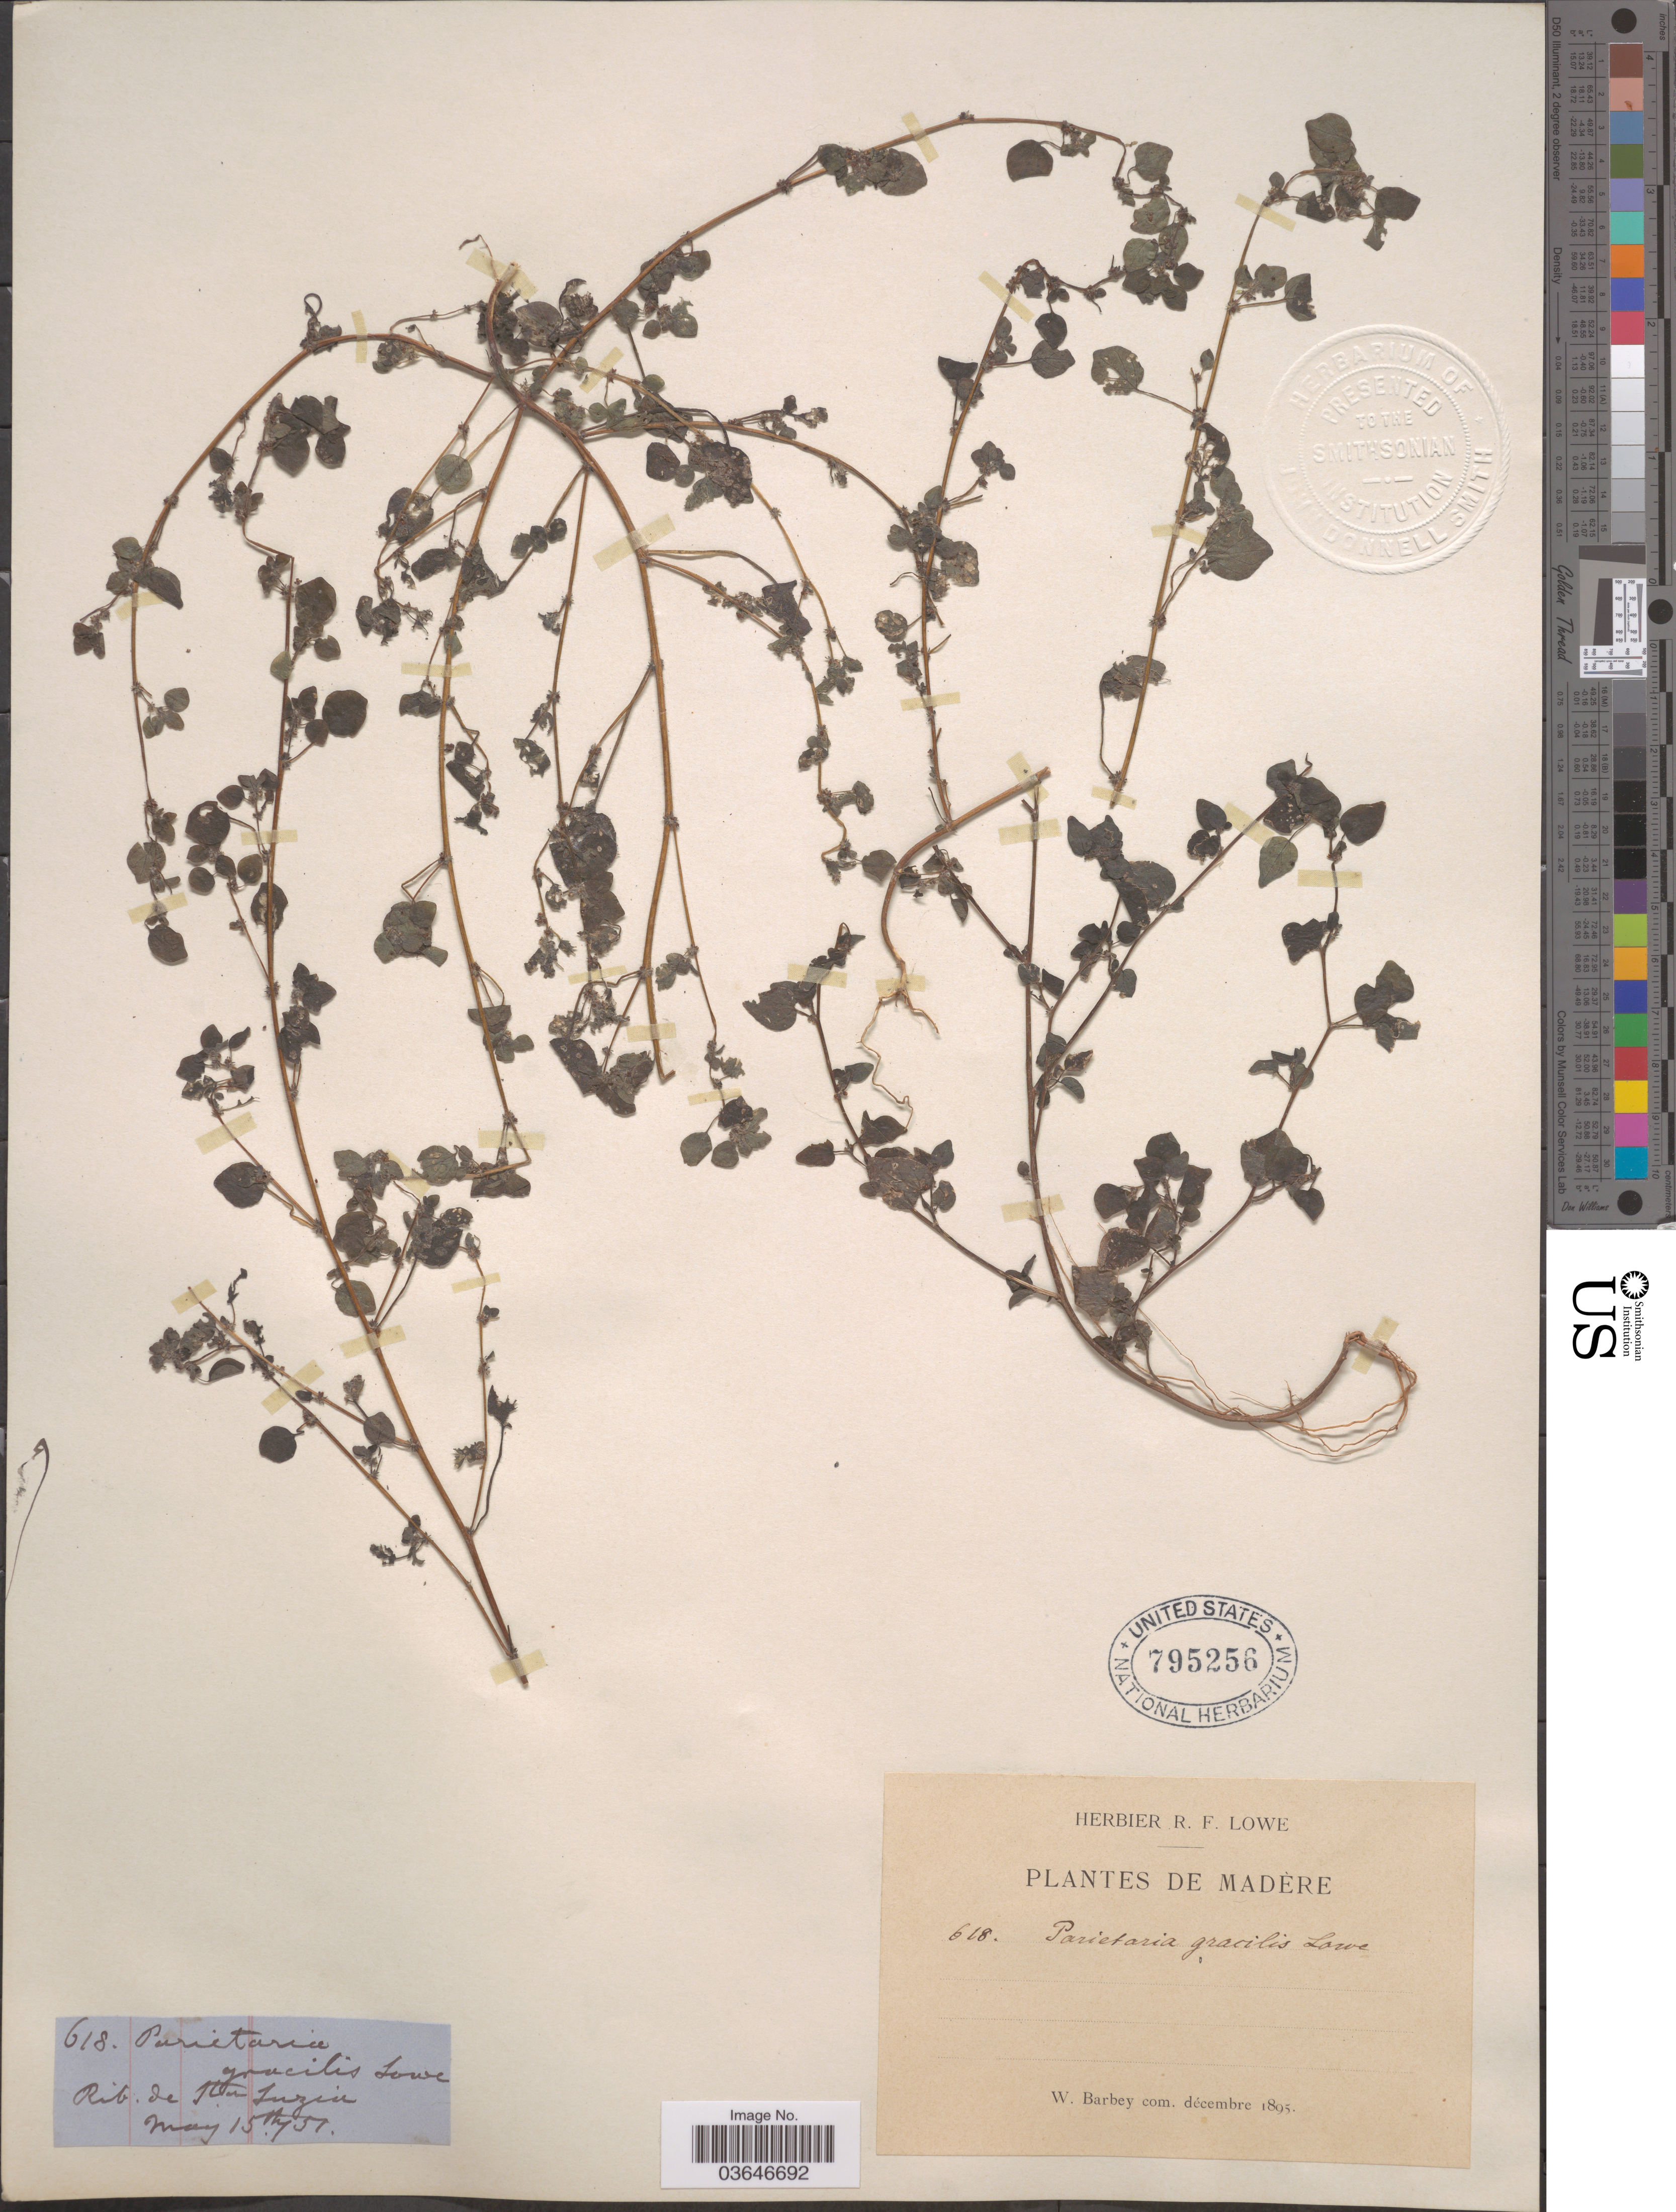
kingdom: Plantae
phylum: Tracheophyta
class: Magnoliopsida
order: Rosales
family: Urticaceae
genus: Parietaria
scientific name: Parietaria gracilis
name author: Lowe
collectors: ex herb. R. F. Lowe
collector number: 618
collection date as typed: Transcribed d/m/y: 15/5/51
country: Portugal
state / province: Madeira (Aut. Reg.)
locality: De Madère. Rib de Sta Luzia.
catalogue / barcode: US 795256